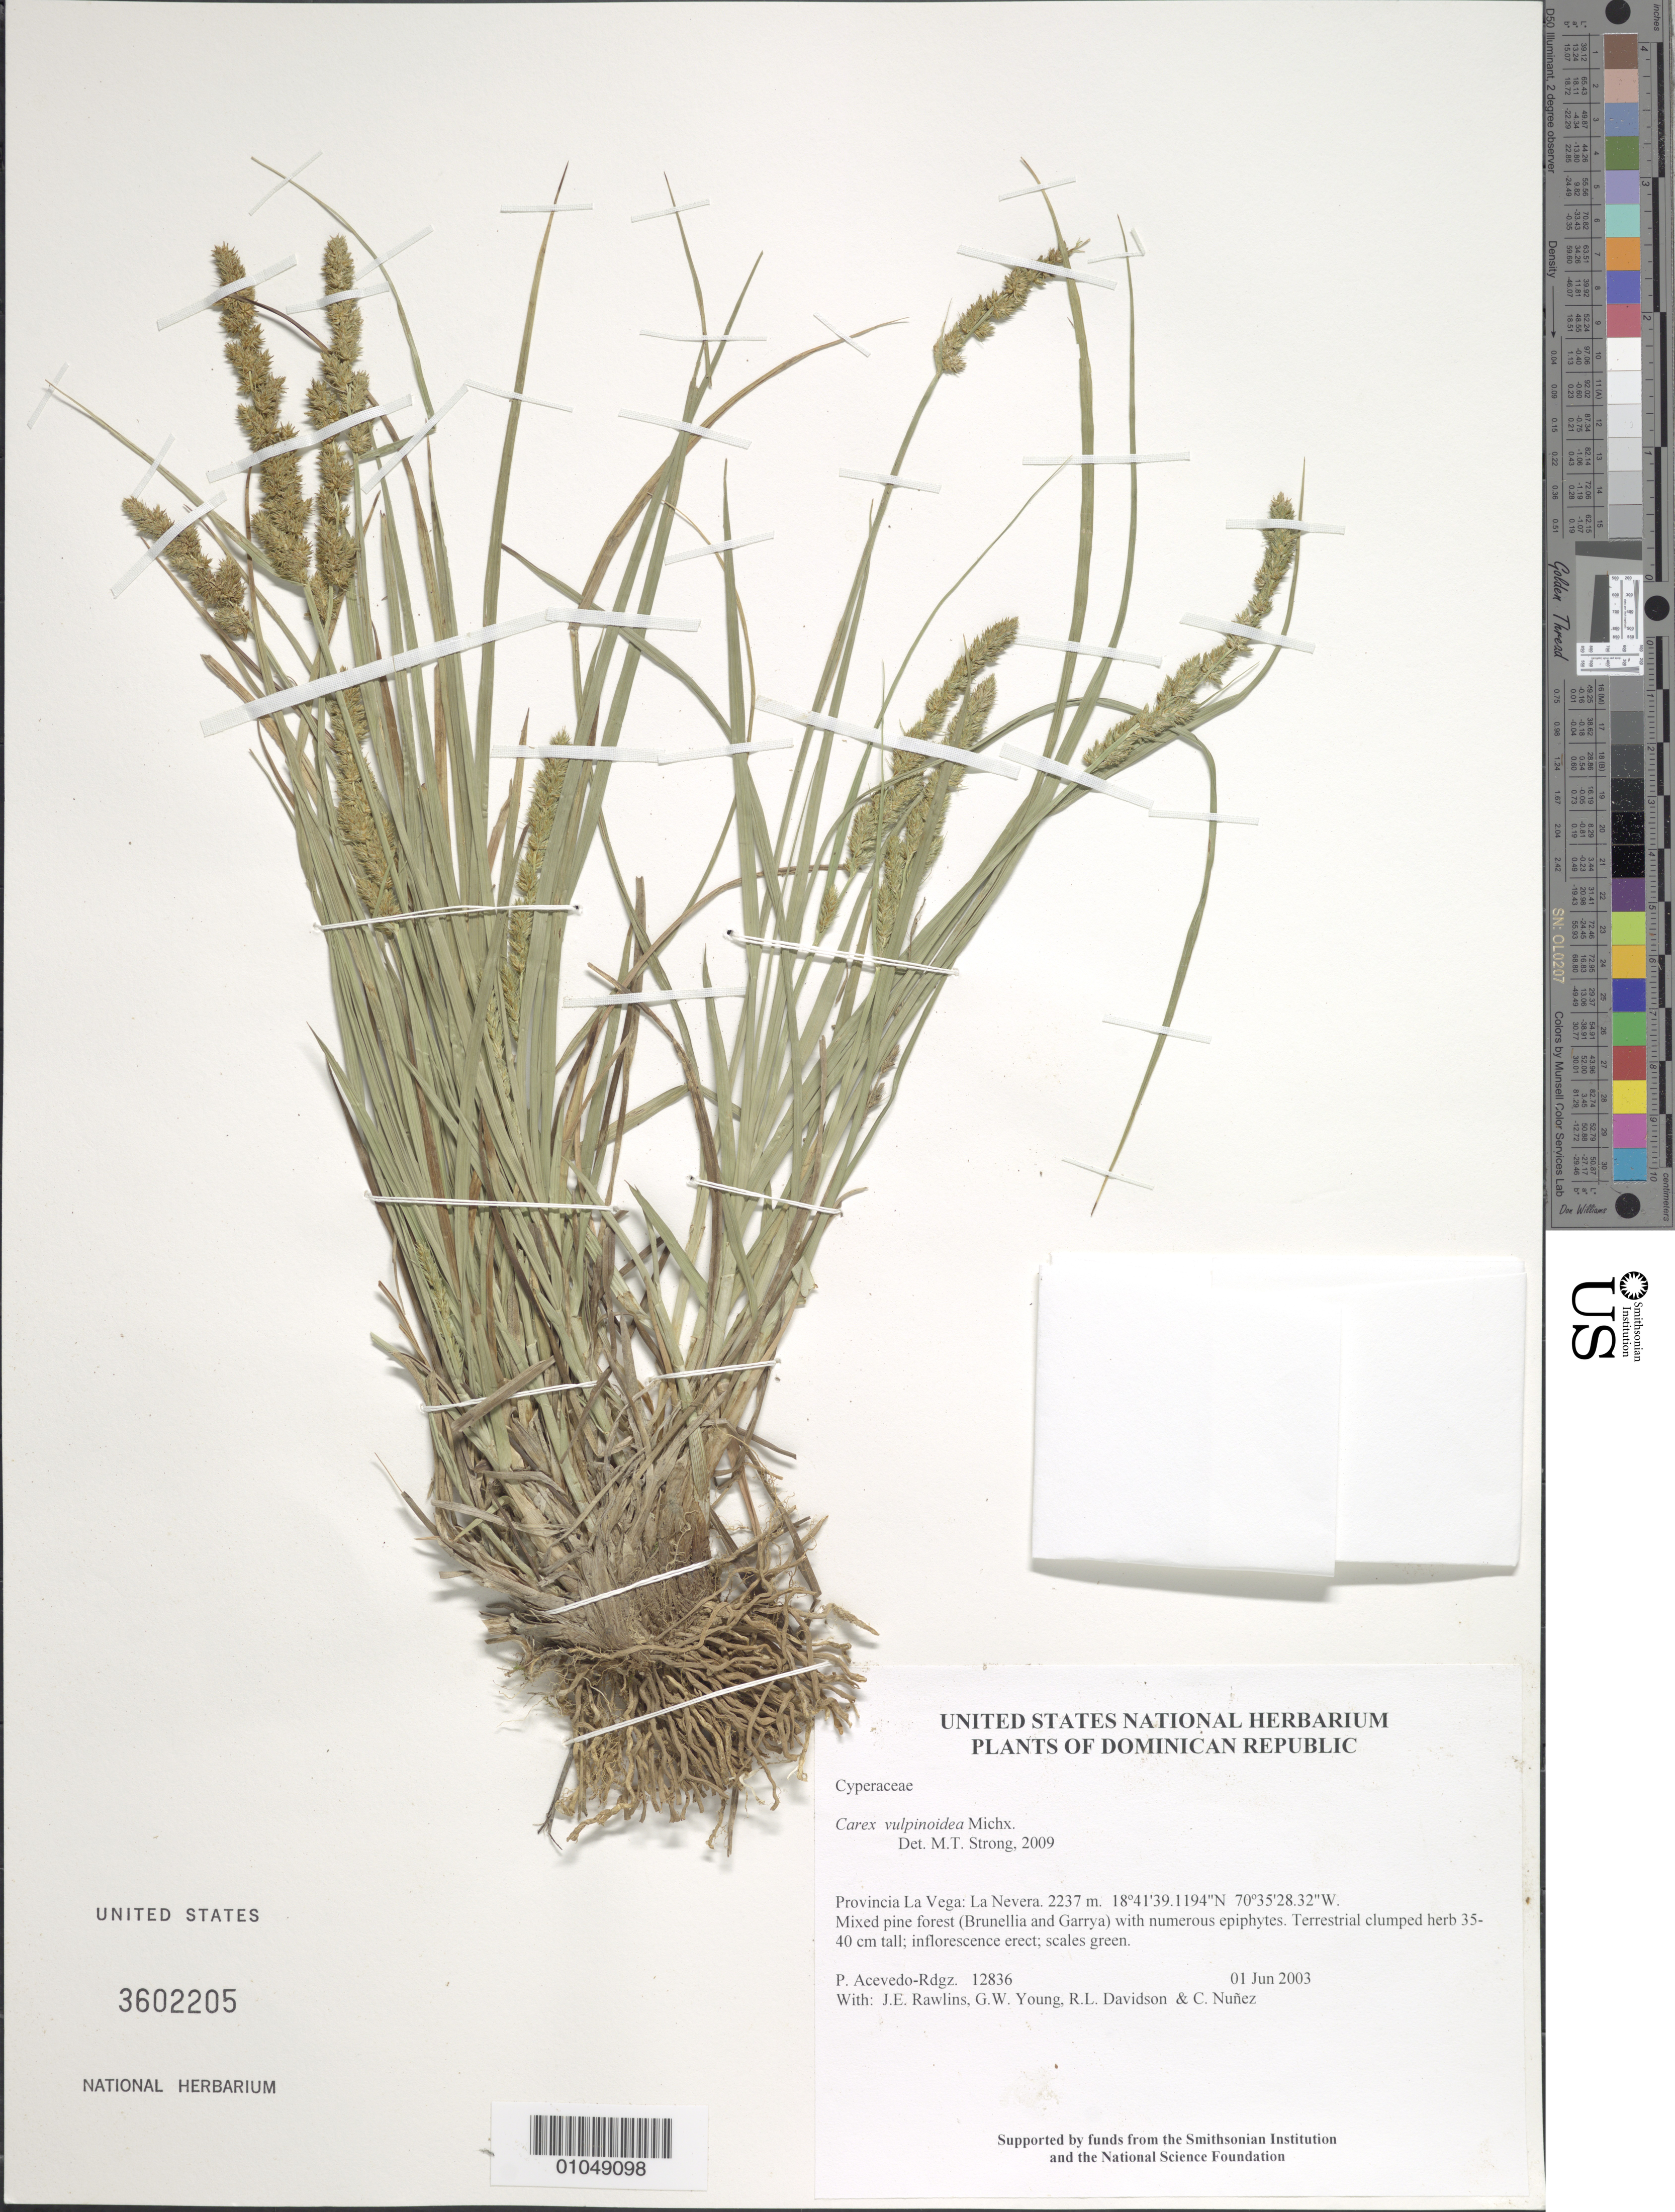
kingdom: Plantae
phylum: Tracheophyta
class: Liliopsida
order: Poales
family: Cyperaceae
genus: Carex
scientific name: Carex vulpinoidea Michx.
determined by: Strong, M. T., (US), Smithsonian Institution - National Museum of Natural History (UNITED STATES)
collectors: P. Acevedo-Rodr., J. Rawlins, G. Young, R. Davidson & C. Nunez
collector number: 12836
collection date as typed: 01 Jun 2003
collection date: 2003-06-01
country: Dominican Republic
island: Hispaniola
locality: Provincia La Vega: La Nevera.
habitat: Mixed pine forest (Brunellia and Garrya) with numerous epiphytes.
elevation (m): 2237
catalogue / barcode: US 3602205